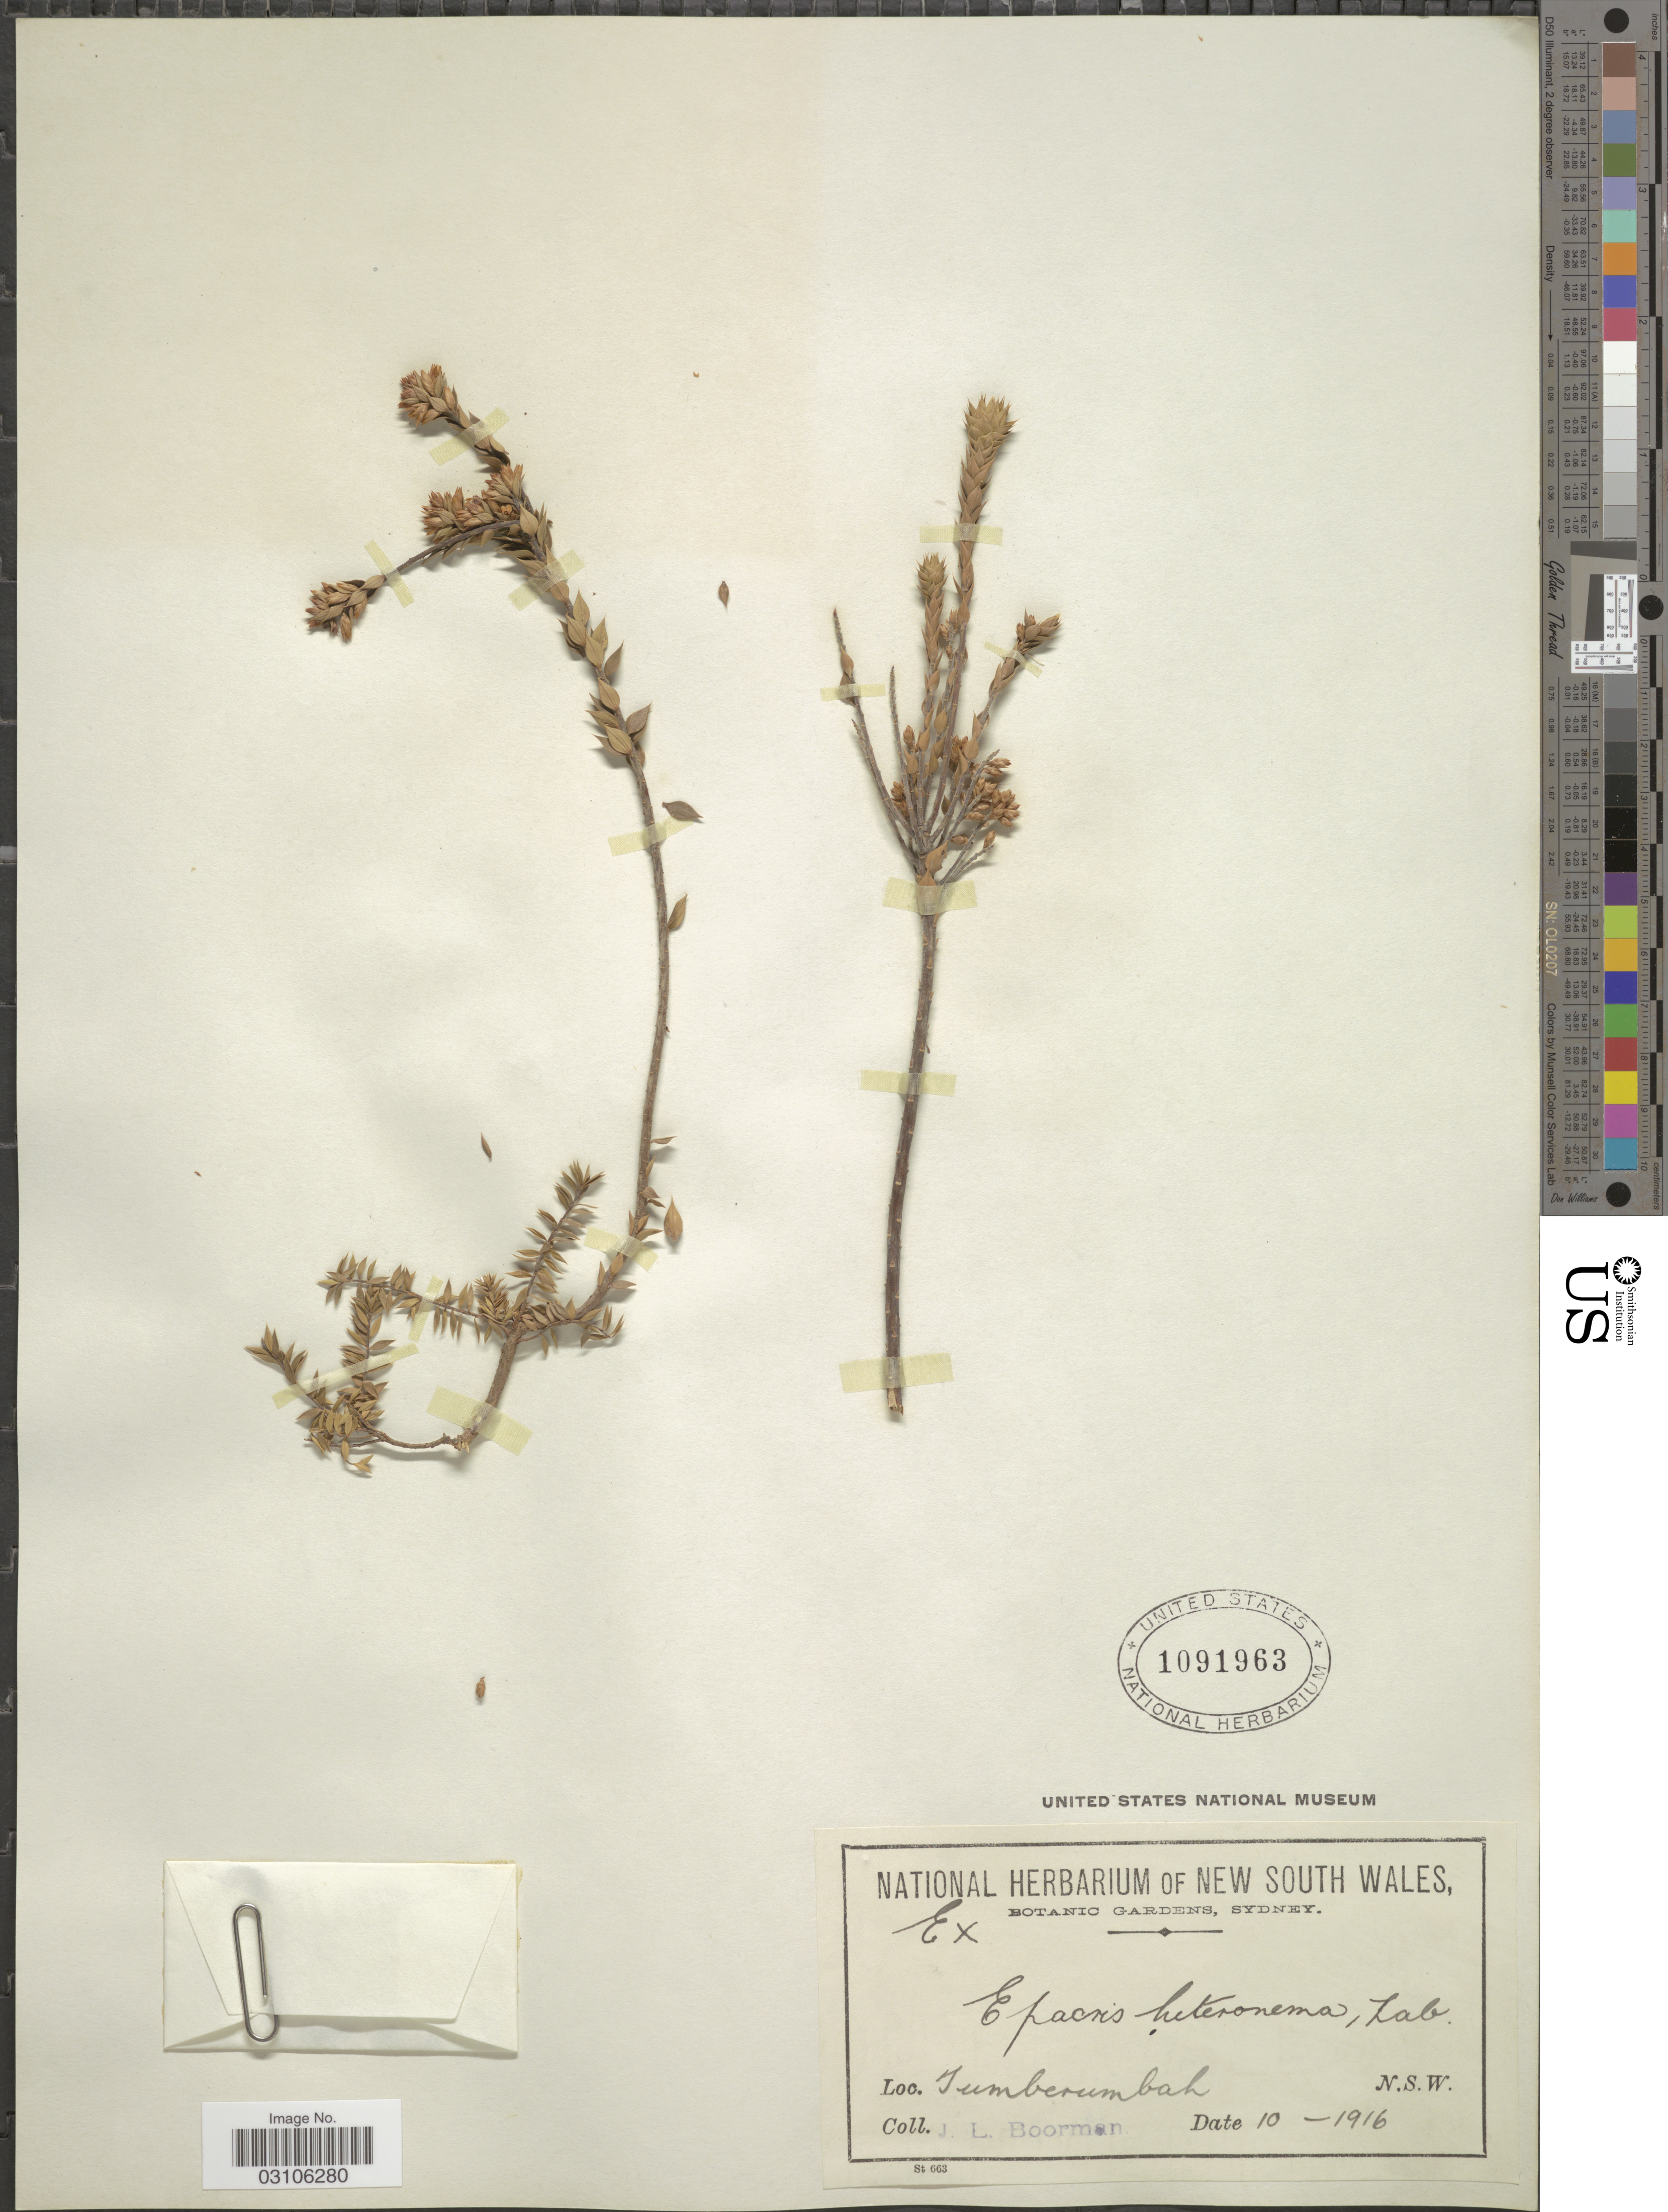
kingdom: Plantae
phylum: Tracheophyta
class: Magnoliopsida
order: Ericales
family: Ericaceae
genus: Epacris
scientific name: Epacris heteronema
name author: Labill.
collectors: J. Boorman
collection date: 1916-10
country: Australia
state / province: New South Wales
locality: Tumberumbah.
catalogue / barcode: US 1091963